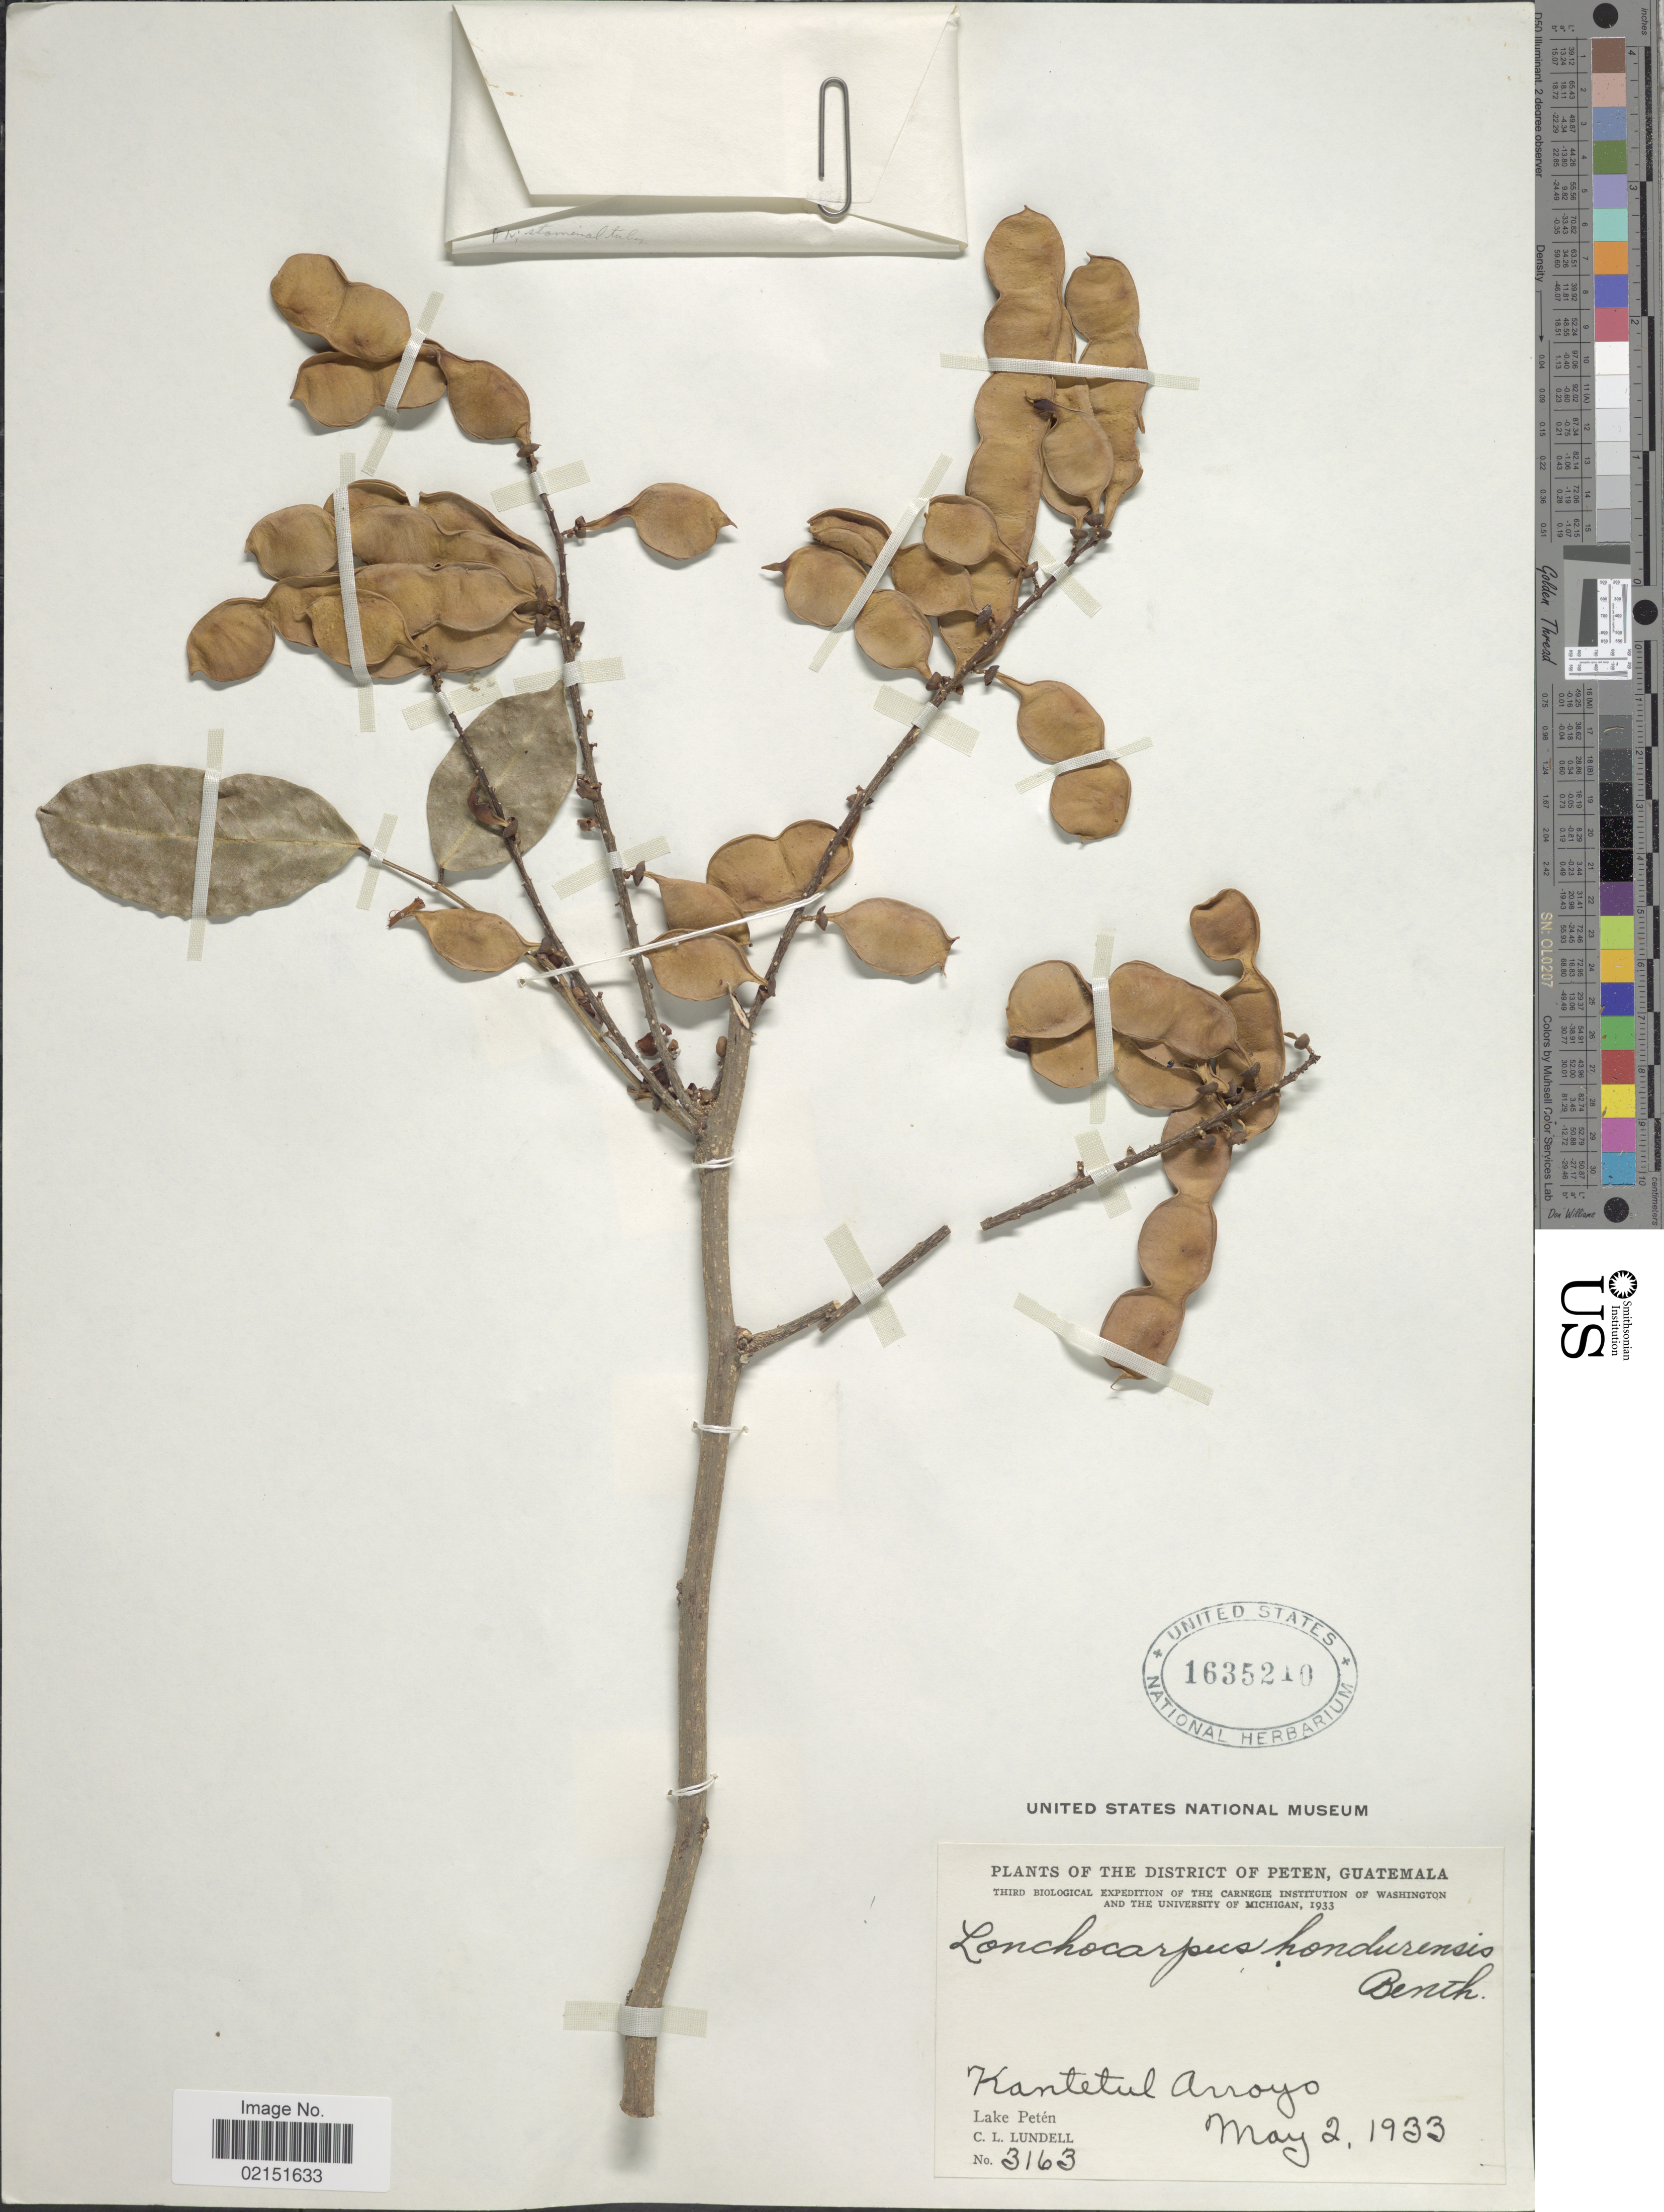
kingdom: Plantae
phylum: Tracheophyta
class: Magnoliopsida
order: Fabales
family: Fabaceae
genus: Lonchocarpus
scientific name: Lonchocarpus hondurensis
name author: Benth.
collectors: C. L. Lundell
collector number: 3163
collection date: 1933-05-02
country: Guatemala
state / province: El Petén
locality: The District of Peten, Guatemala. Kantetul Arroyo. Lake Peten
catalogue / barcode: US 1635210